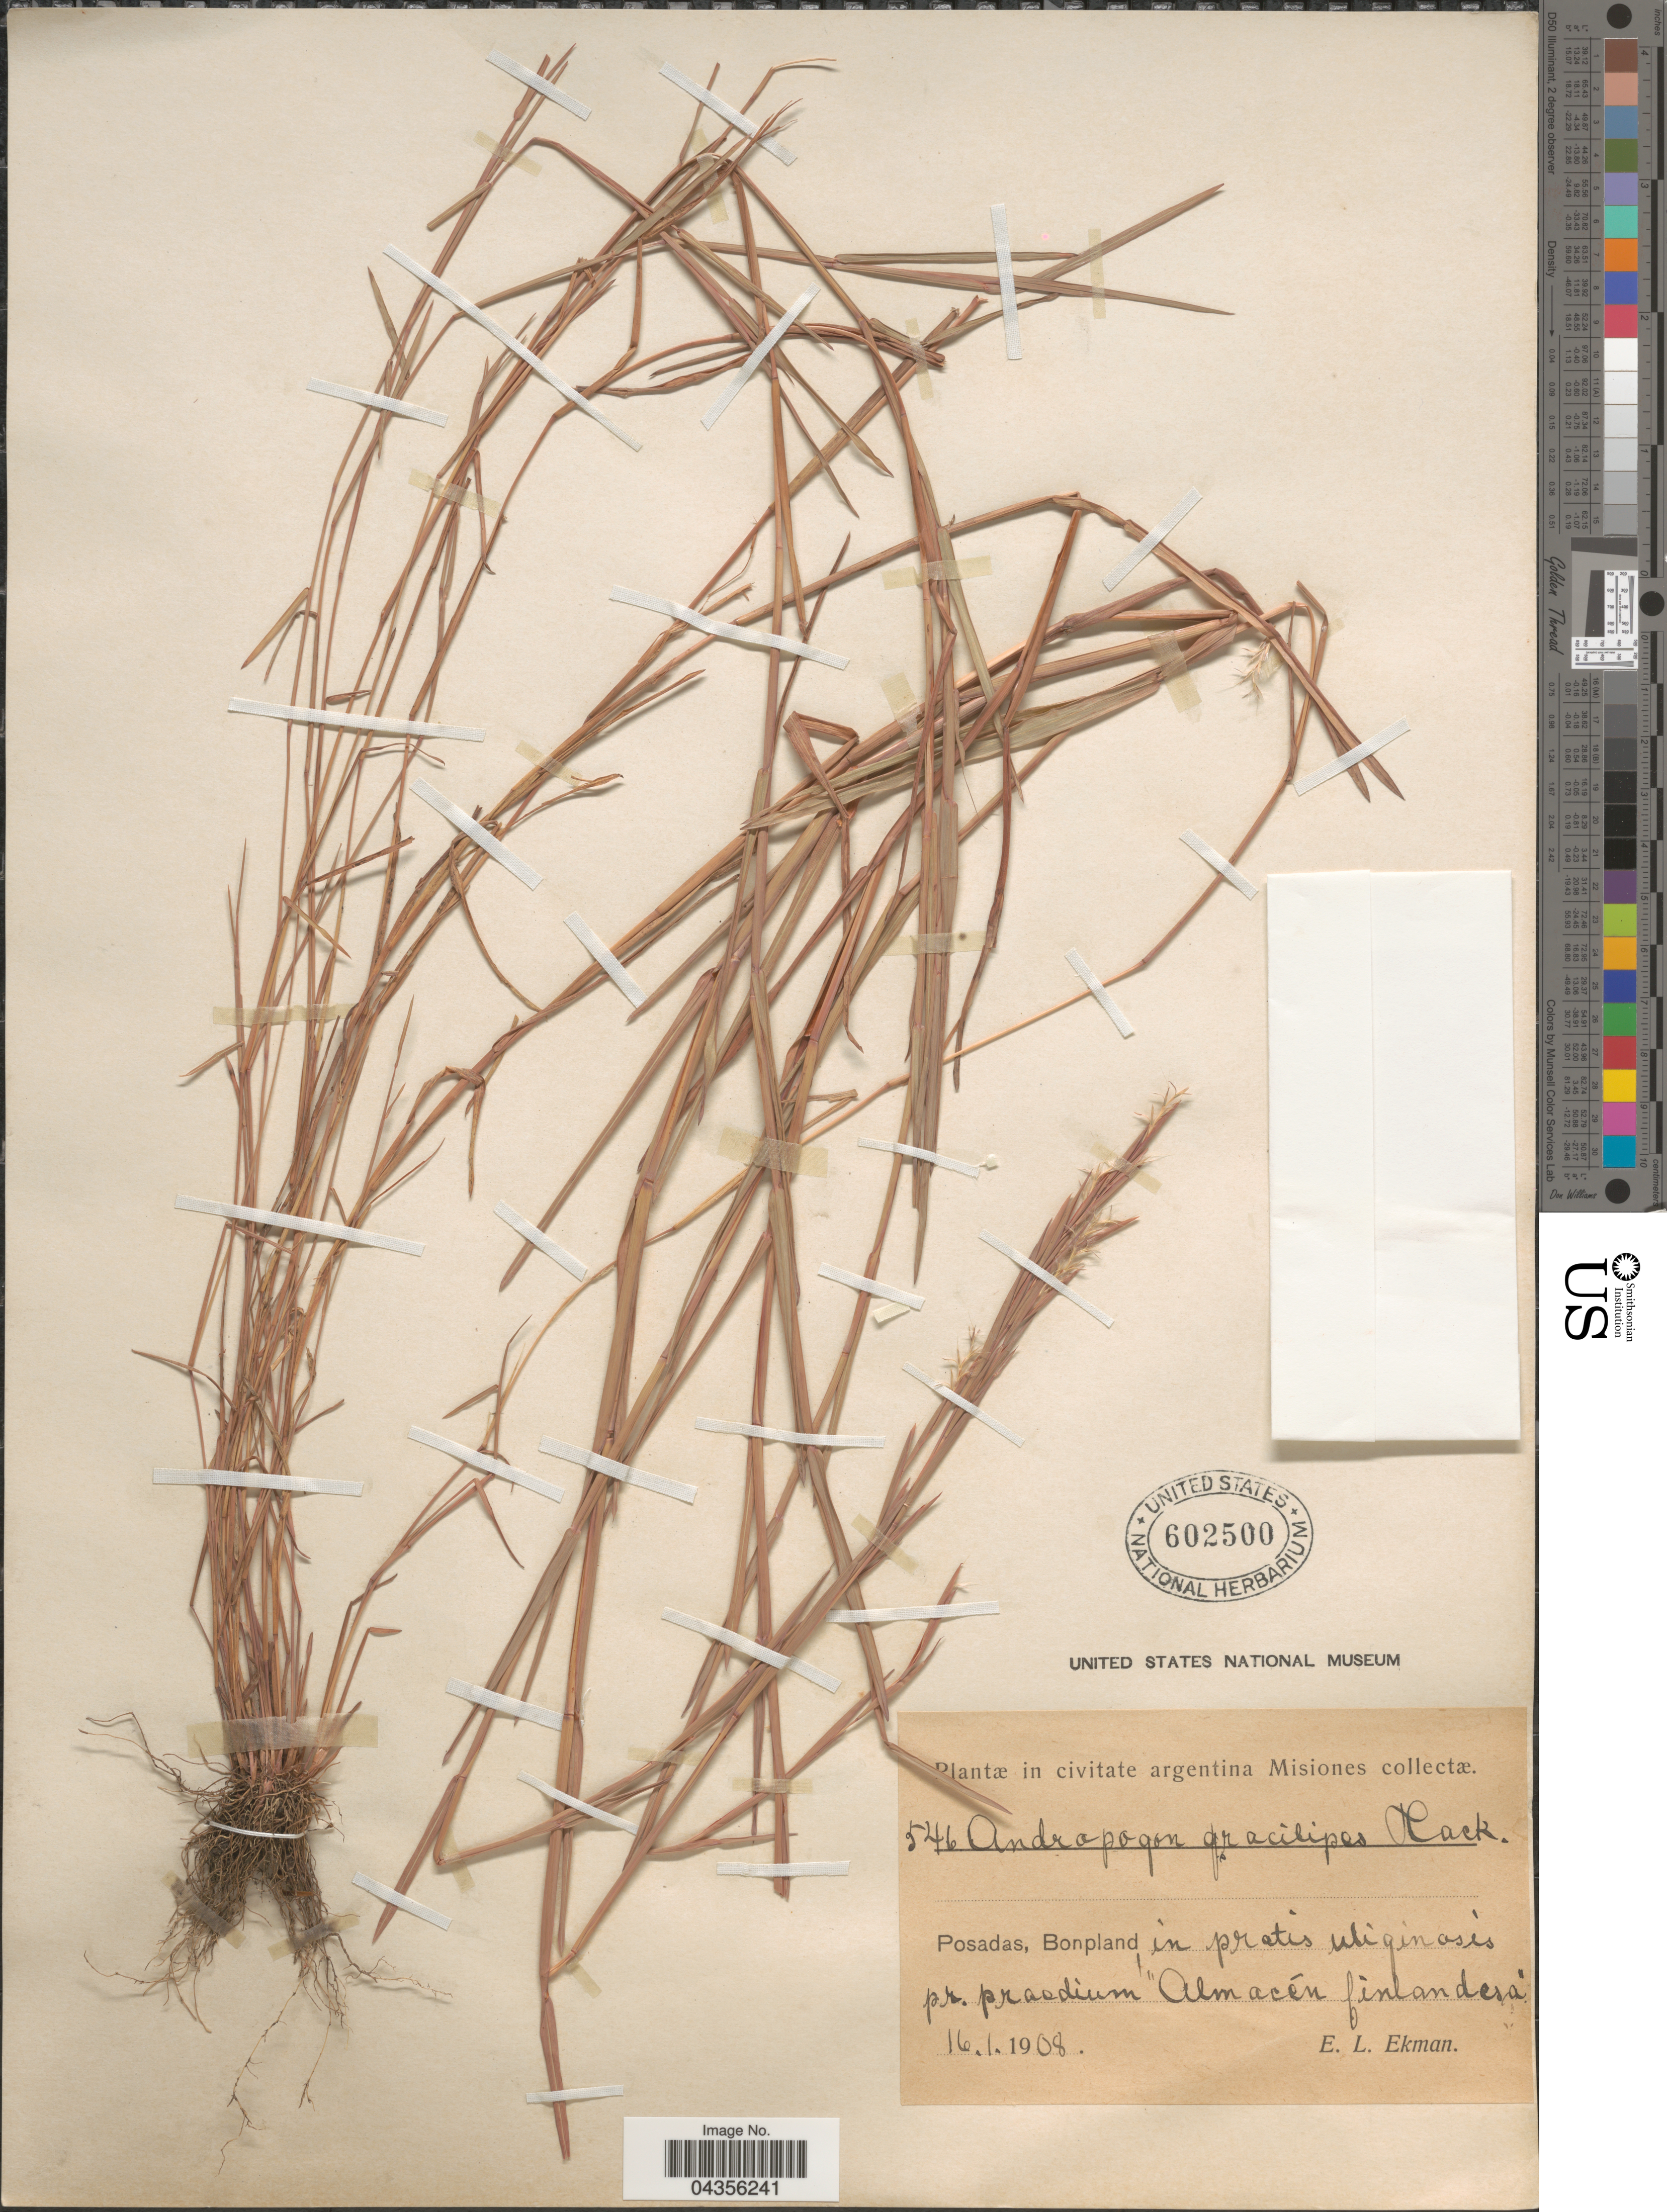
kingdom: Plantae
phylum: Tracheophyta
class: Liliopsida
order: Poales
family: Poaceae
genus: Schizachyrium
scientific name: Schizachyrium gracilipes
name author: (Hack.) A. Camus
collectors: E. L. Ekman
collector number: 546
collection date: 1908-01-16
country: Argentina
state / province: Misiones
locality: Posadas, Bonpland, in partis uliginosis pr. prasdium "Almacén finlandesa".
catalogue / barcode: US 602500